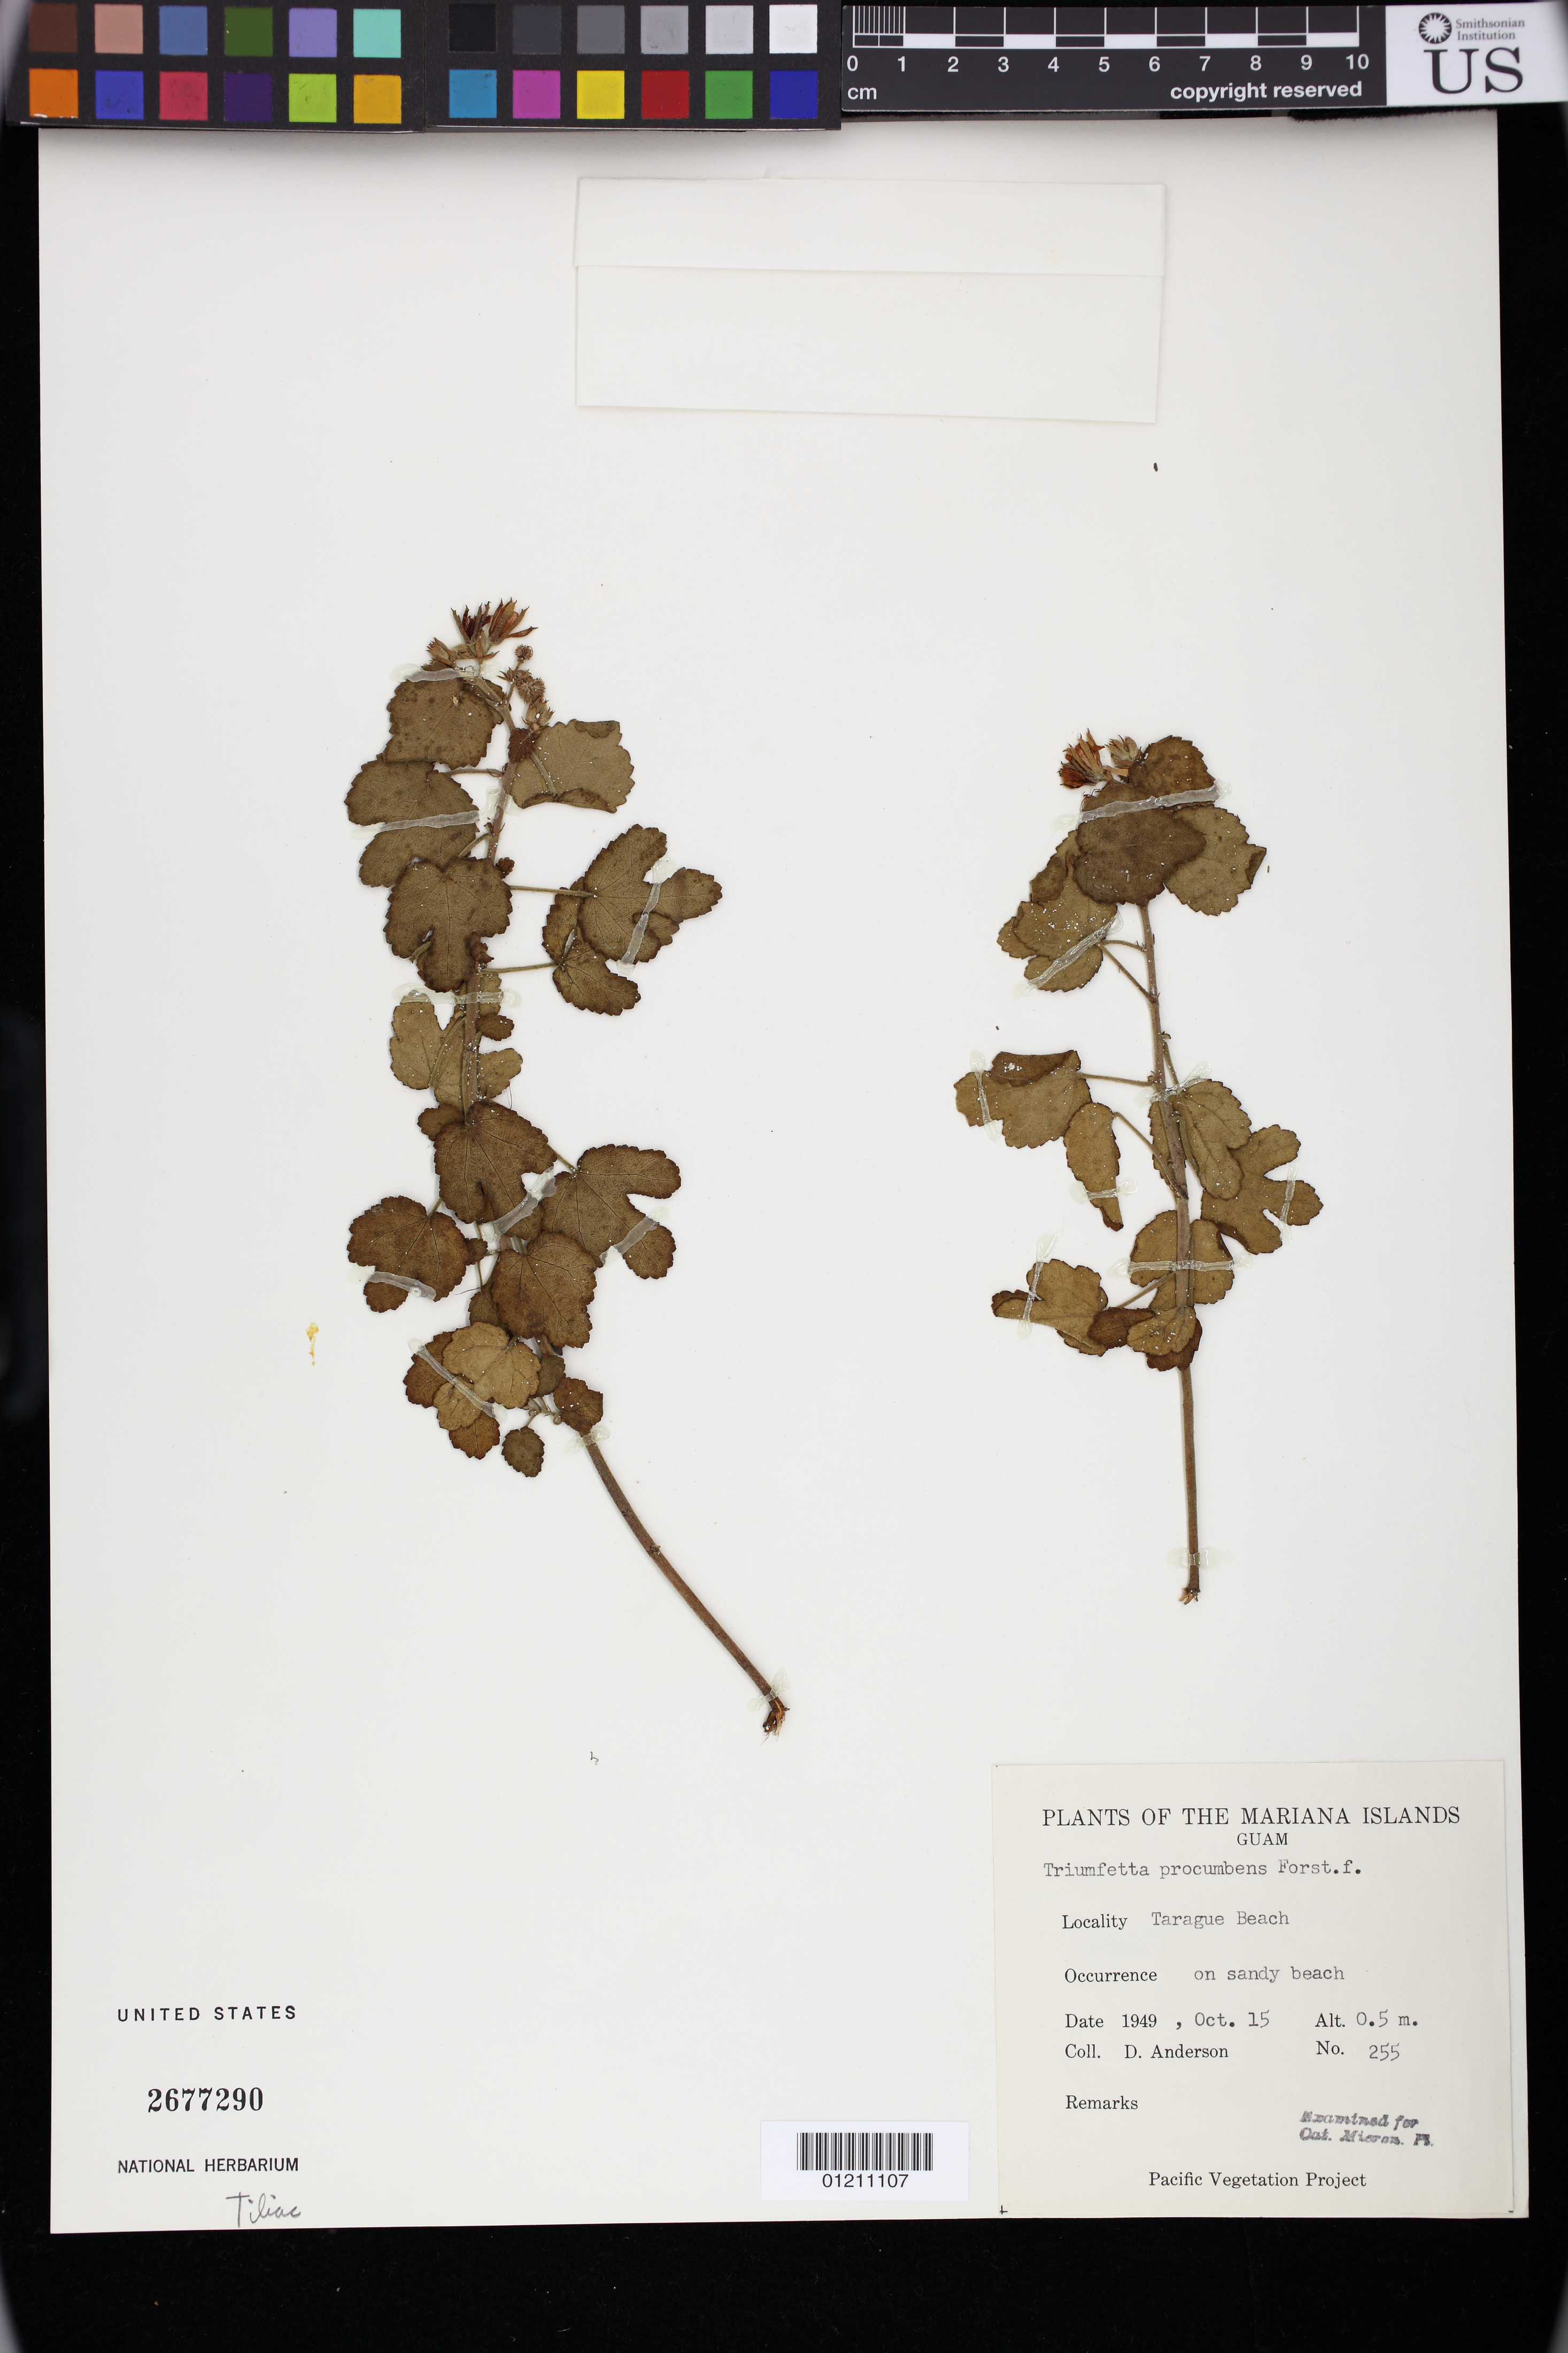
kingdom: Plantae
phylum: Tracheophyta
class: Magnoliopsida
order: Malvales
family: Malvaceae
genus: Triumfetta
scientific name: Triumfetta procumbens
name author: G. Forst.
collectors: D. Anderson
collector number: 225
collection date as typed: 15 Oct 1949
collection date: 1949-10-15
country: Guam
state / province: Yigo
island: Guam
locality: Mariana Islands: Guam, Tarague Beach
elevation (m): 0.5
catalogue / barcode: US 2677290